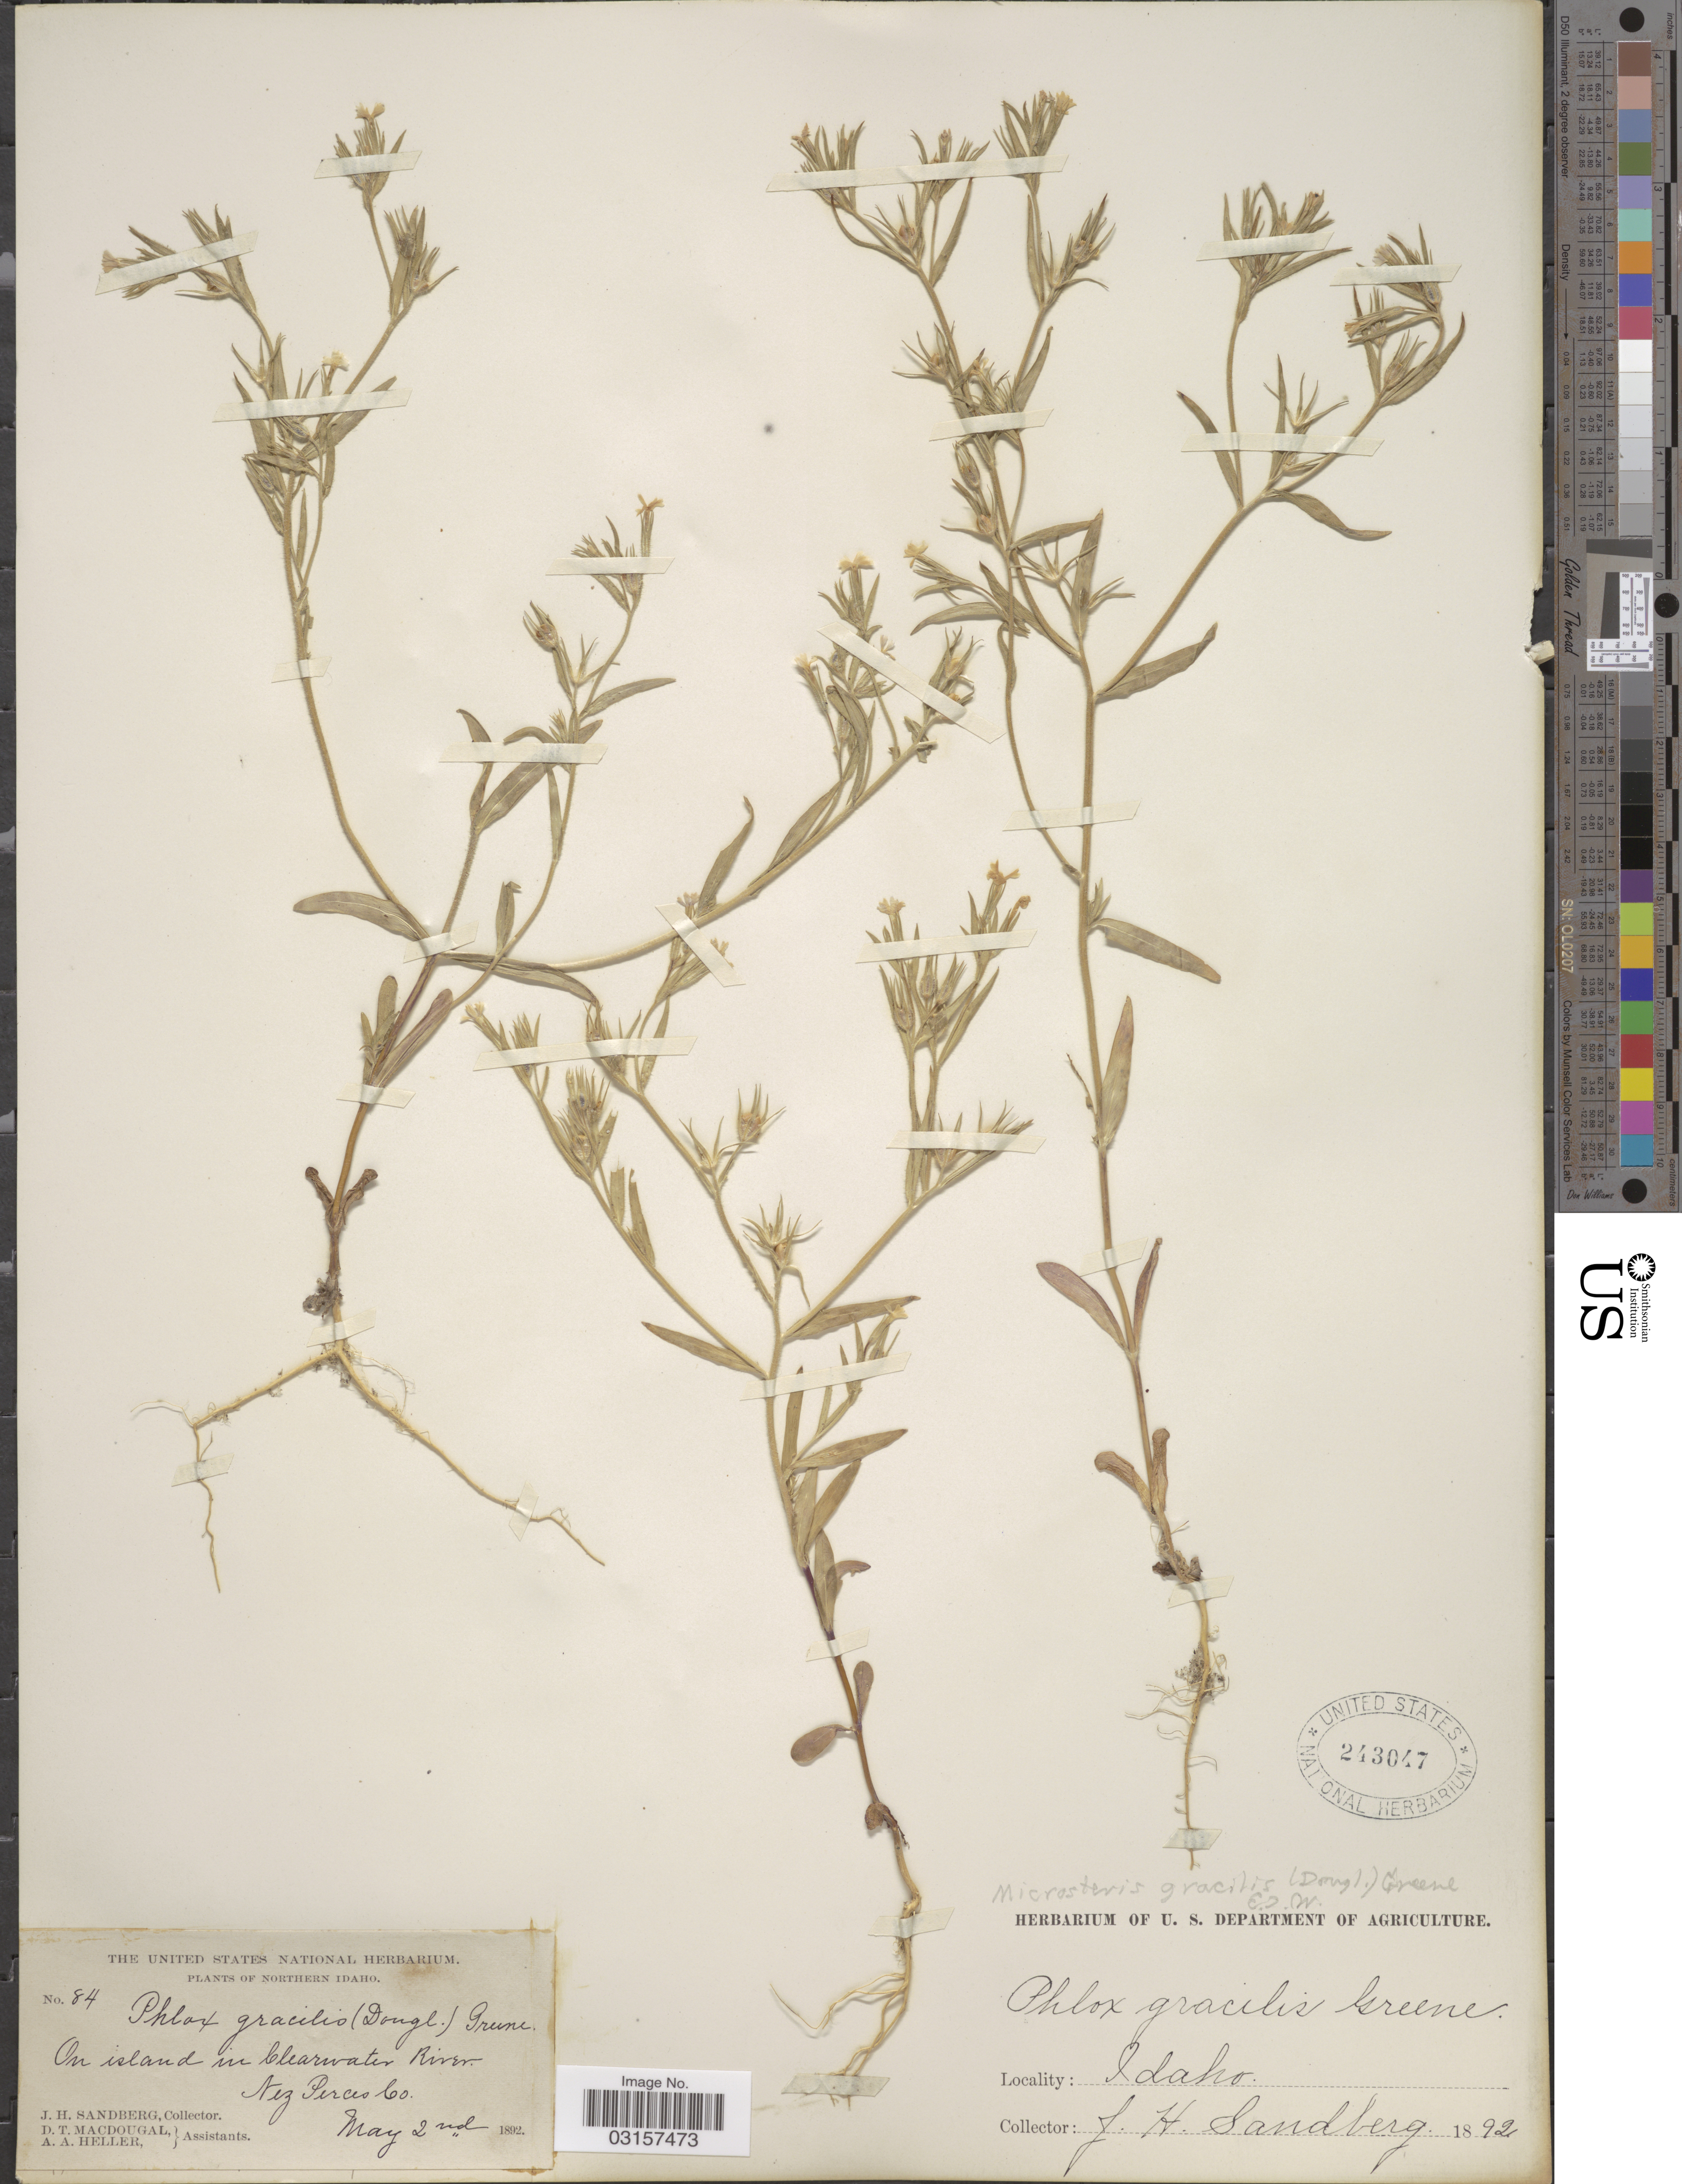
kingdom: Plantae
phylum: Tracheophyta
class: Magnoliopsida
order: Ericales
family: Polemoniaceae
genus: Microsteris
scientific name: Microsteris gracilis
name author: (Hook.) Greene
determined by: (US) Smithsonian Institution - National Museum of Natural History - Department of Botany (UNITED STATES)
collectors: J. H. Sandberg, D. T. MacDougal & A. A. Heller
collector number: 84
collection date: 1892-05-02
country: United States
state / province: Idaho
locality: Northern Idaho. On island in Clearwater River. Nez Perces Co.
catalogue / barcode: US 243047